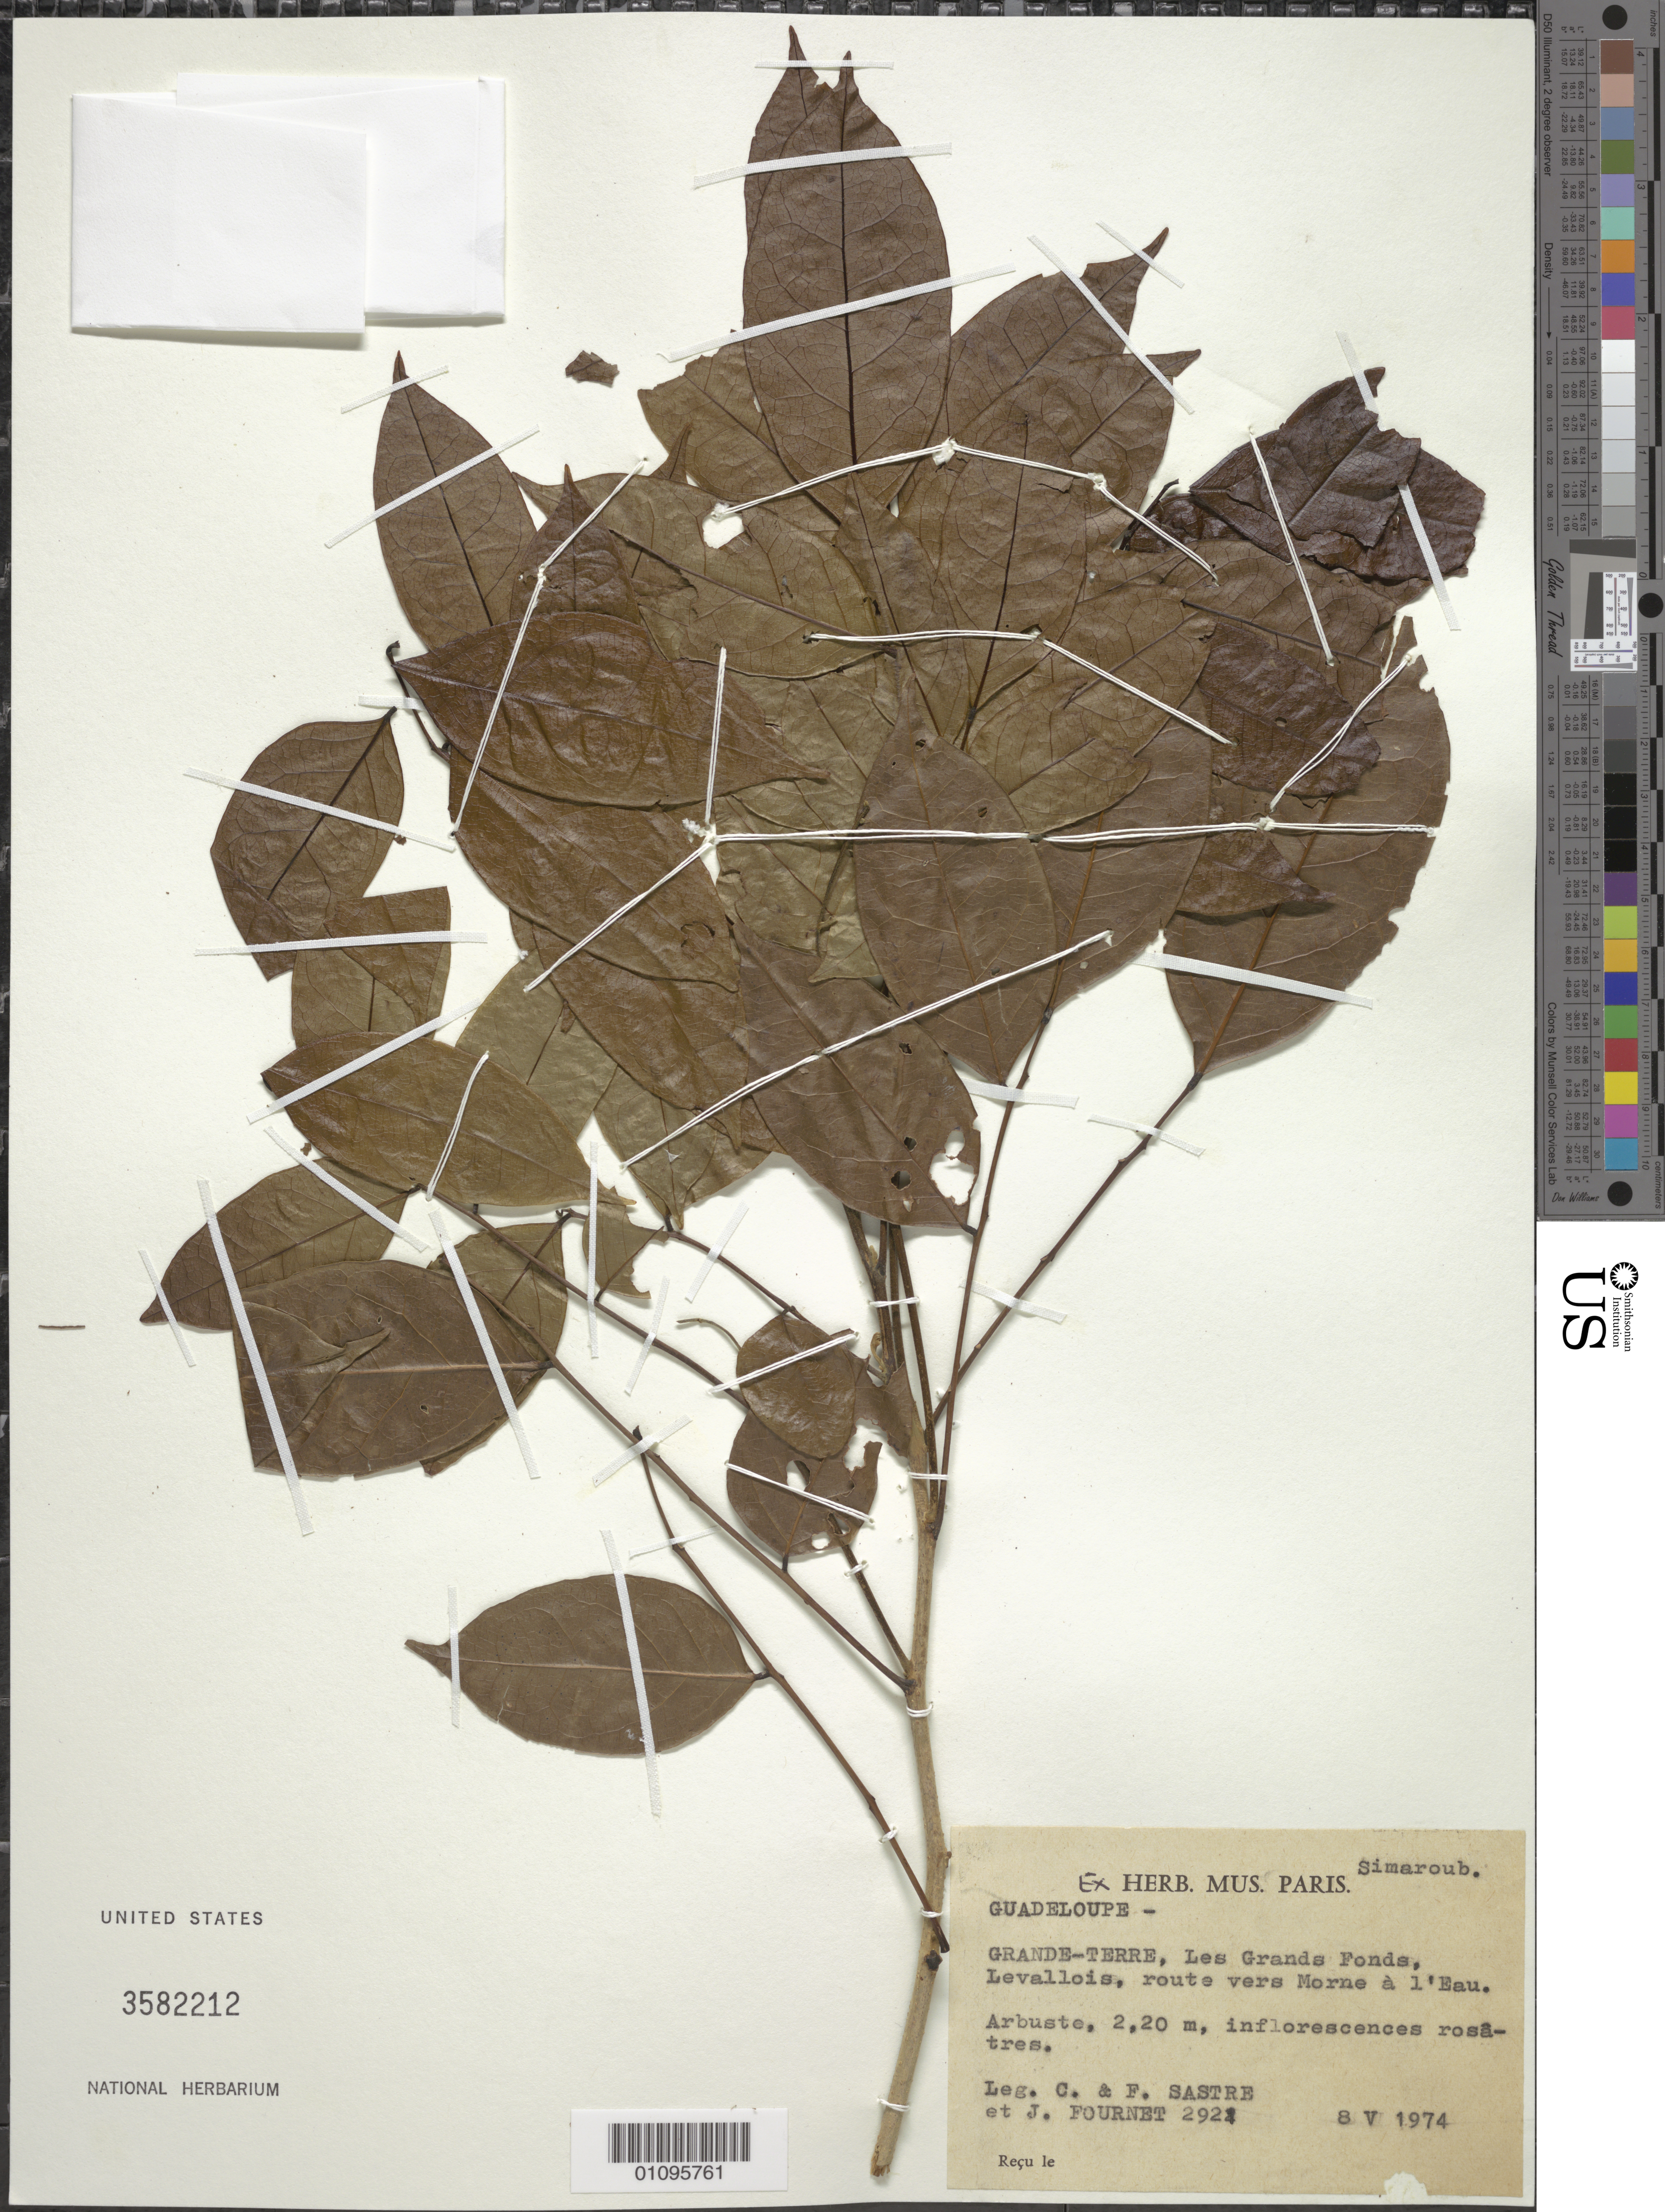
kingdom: Plantae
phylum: Tracheophyta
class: Magnoliopsida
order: Sapindales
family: Simaroubaceae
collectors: C. H. L. Sastre, F. Sastre & J. Flurnet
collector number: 2921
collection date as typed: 08 May 1974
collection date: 1974-05-08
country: Guadeloupe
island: Grande Terre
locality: Les Grands Fonds, levallois, route vers Morne à l'Eau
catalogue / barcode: US 3582212